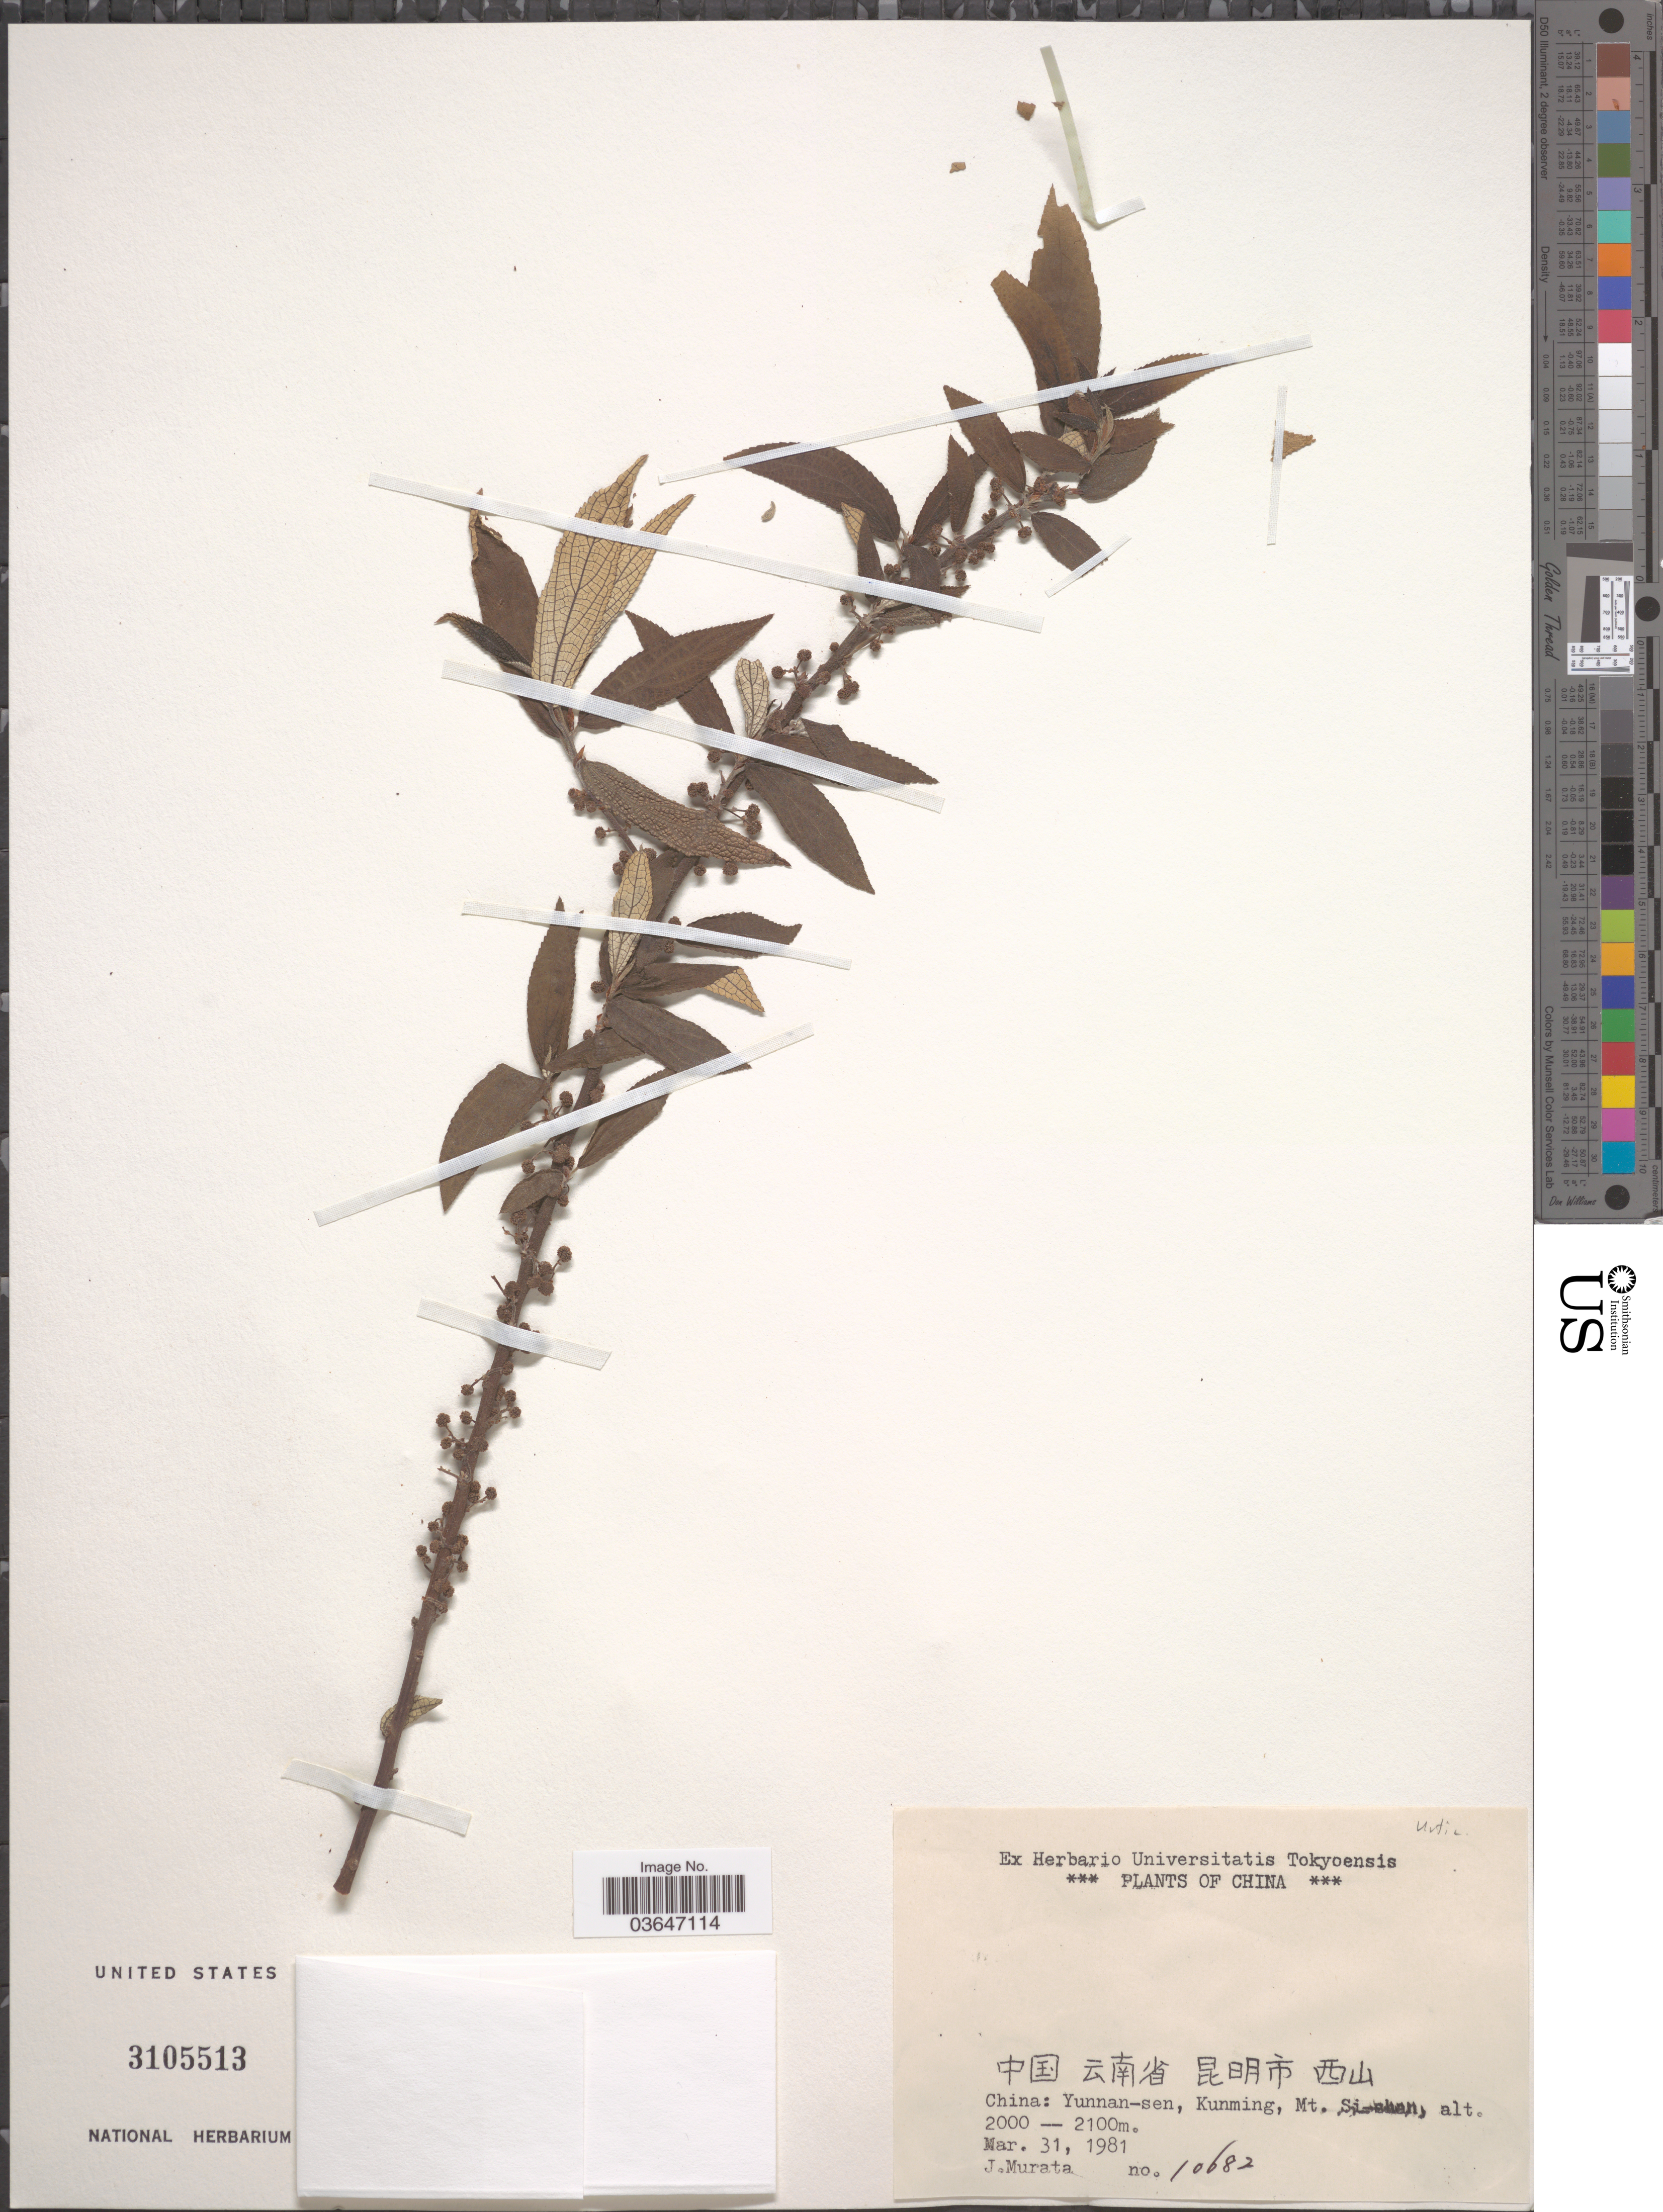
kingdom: Plantae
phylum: Tracheophyta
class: Magnoliopsida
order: Proteales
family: Proteaceae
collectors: J. Murata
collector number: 10682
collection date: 1981-03-31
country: China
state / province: Yunnan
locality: Yunnan-sen, Kunming, Mt. [illegible text]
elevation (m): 2000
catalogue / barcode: US 3105513